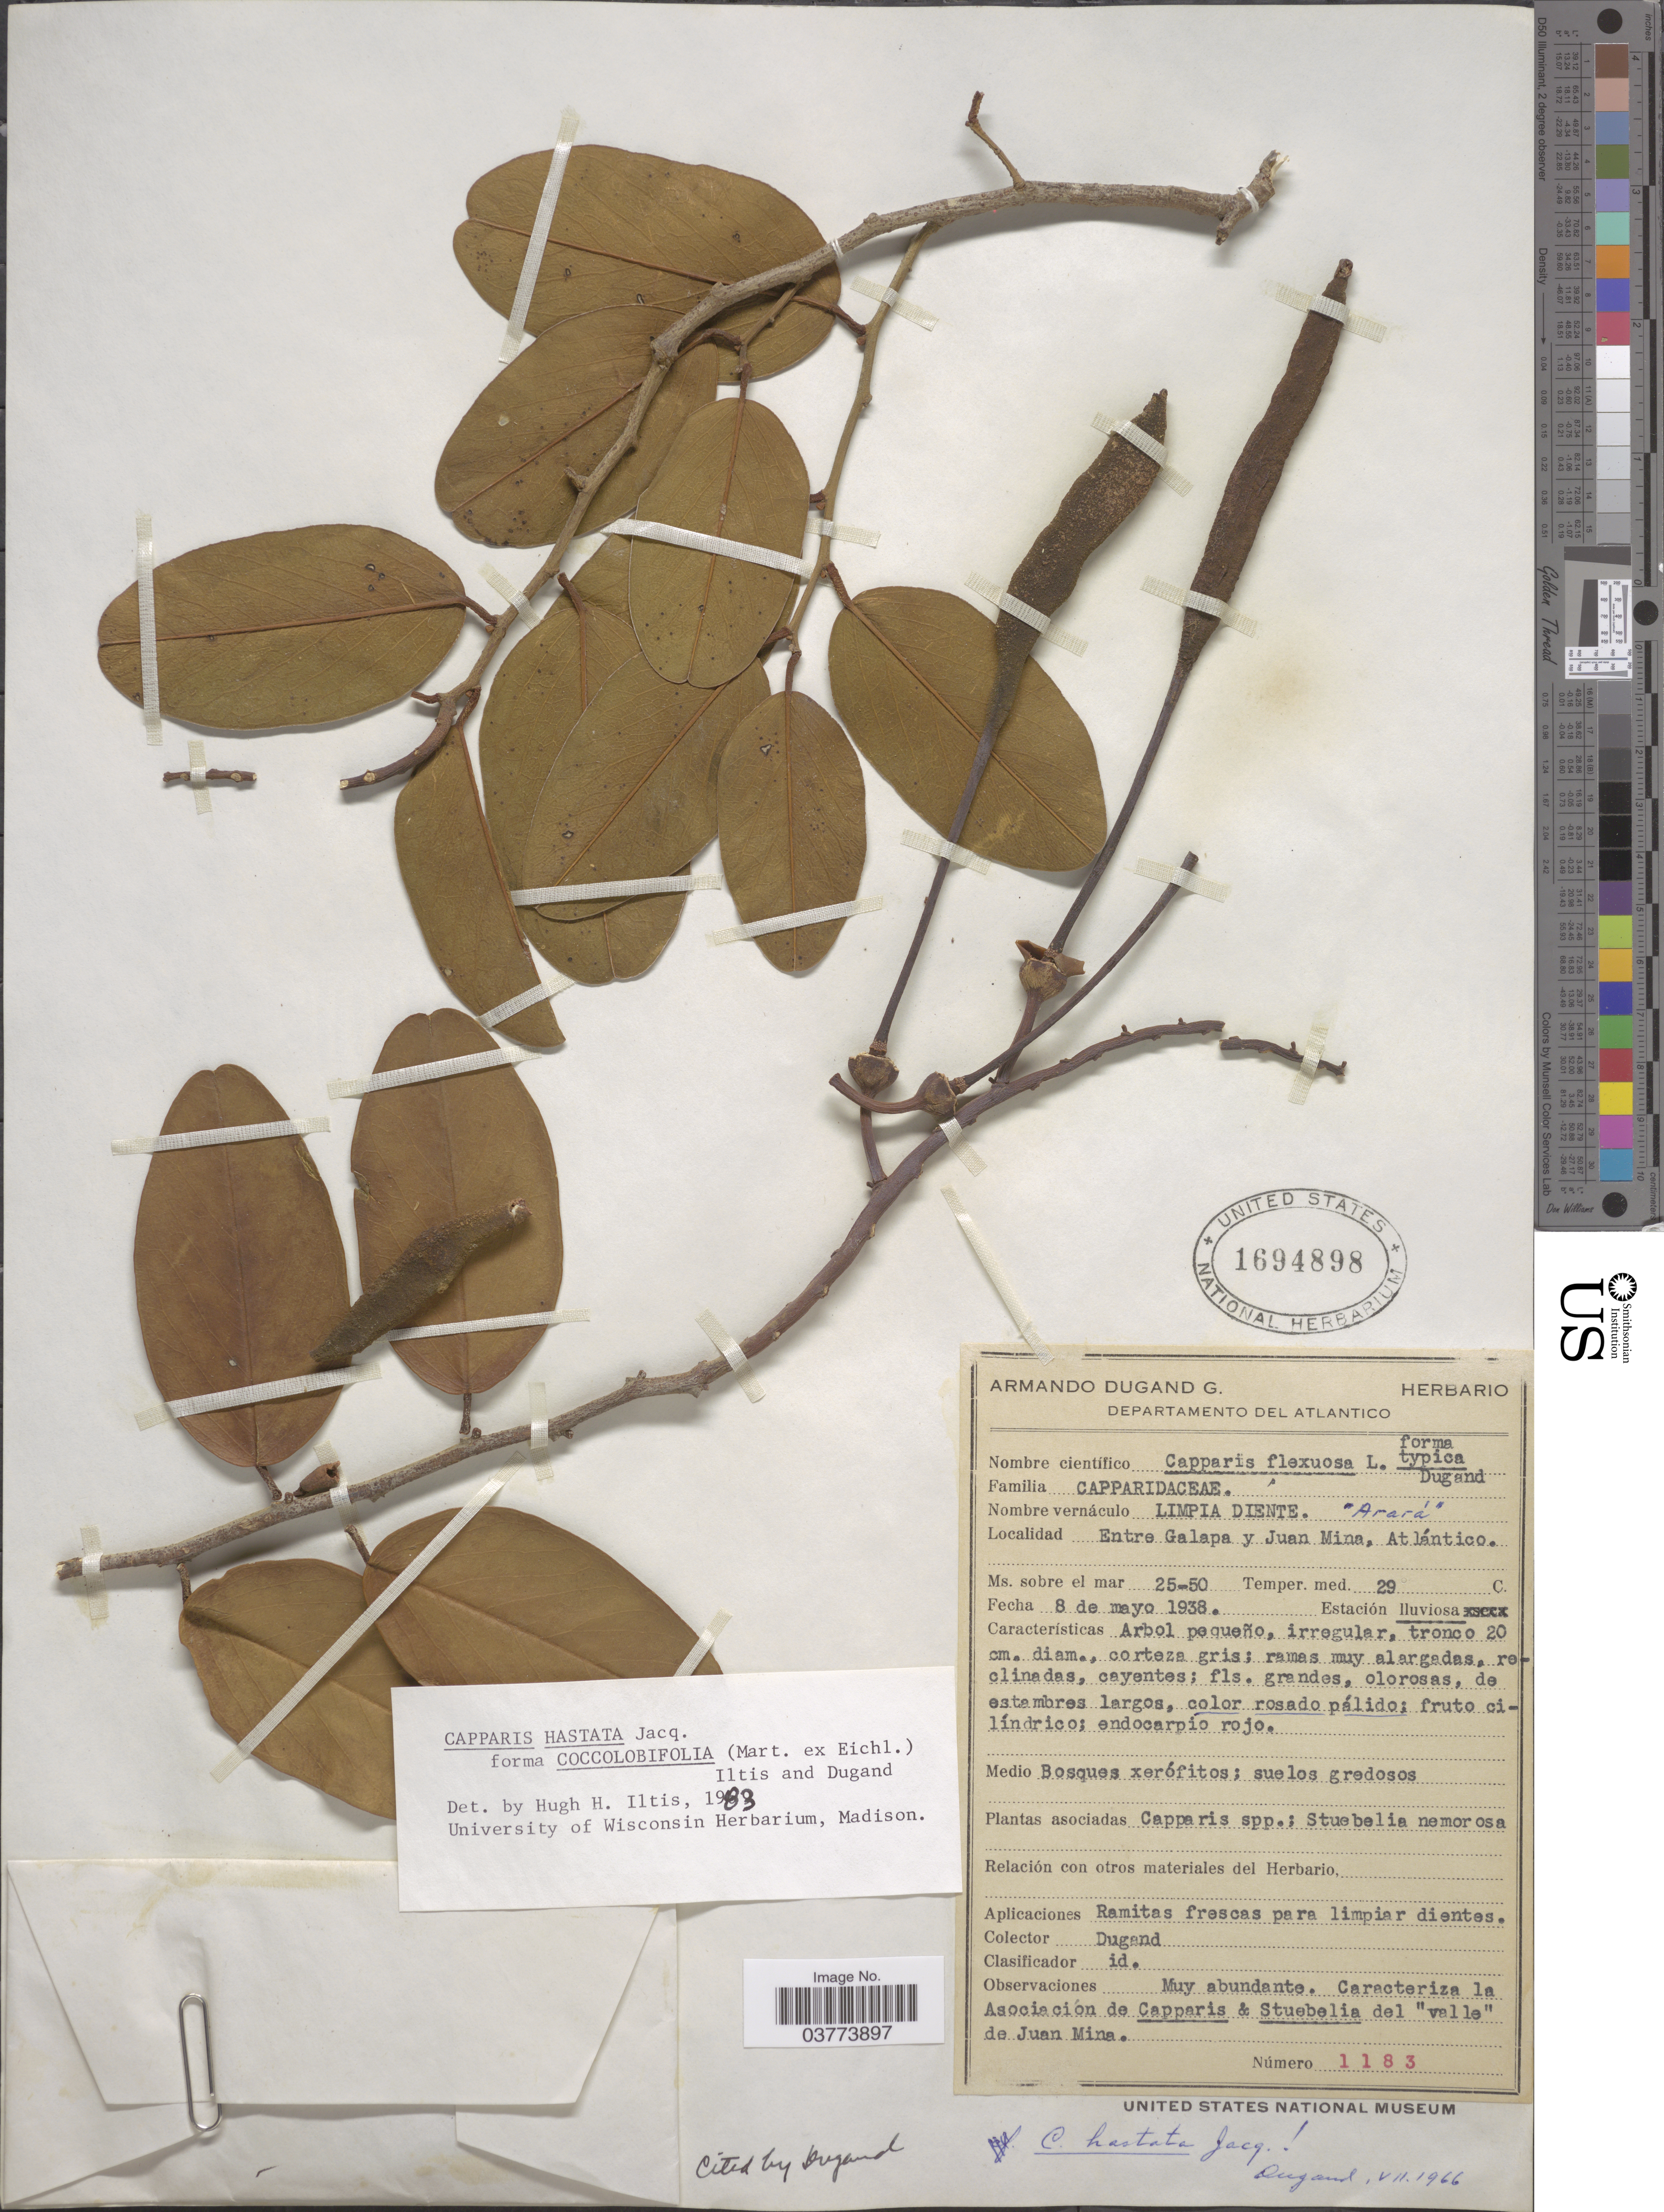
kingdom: Plantae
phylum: Tracheophyta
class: Magnoliopsida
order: Brassicales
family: Capparaceae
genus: Cynophalla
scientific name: Cynophalla hastata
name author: (Jacq.) J. Presl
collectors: A. Dugand G.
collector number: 1183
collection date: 1938-05-08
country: Colombia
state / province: Atlántico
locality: Departamento del Atlantico. Entre Galapa y Juan Mina.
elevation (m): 25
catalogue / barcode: US 1694898